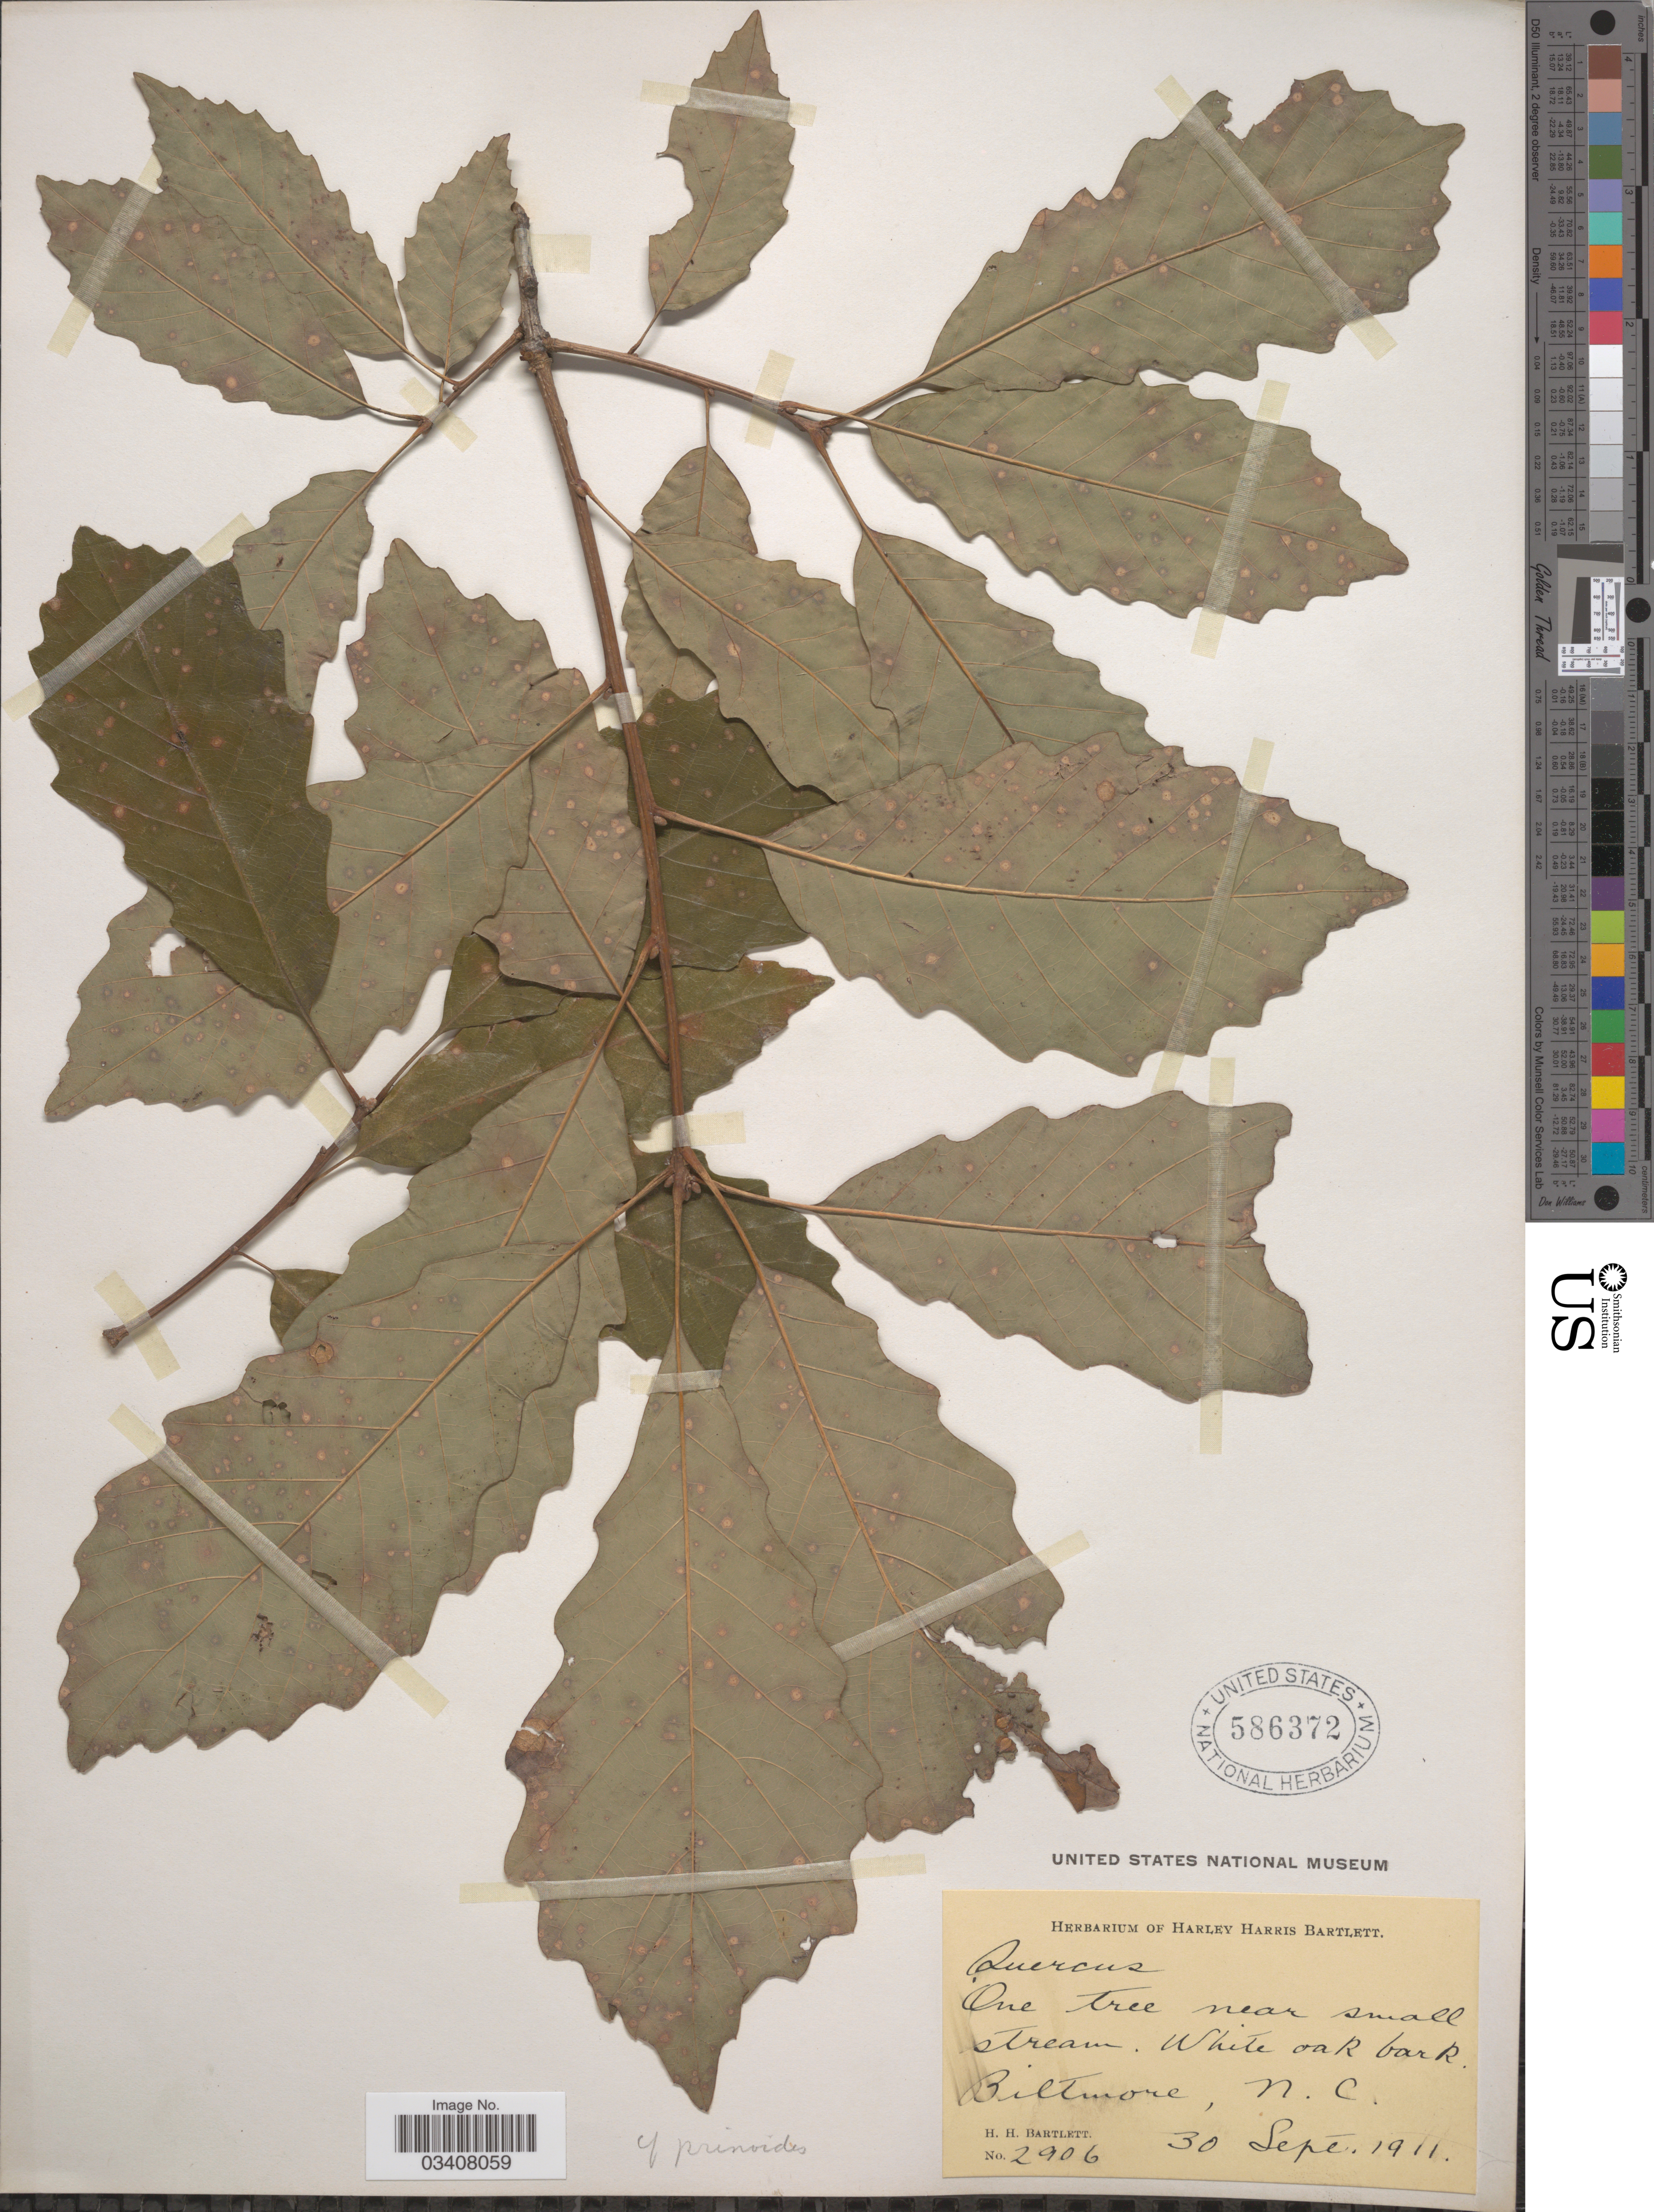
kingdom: Plantae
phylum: Tracheophyta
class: Magnoliopsida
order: Fagales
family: Fagaceae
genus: Quercus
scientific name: Quercus prinoides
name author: Willd.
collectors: H. H. Bartlett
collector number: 2906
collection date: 1911-09-30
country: United States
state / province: North Carolina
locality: White oak bark. Biltmore.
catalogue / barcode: US 586372